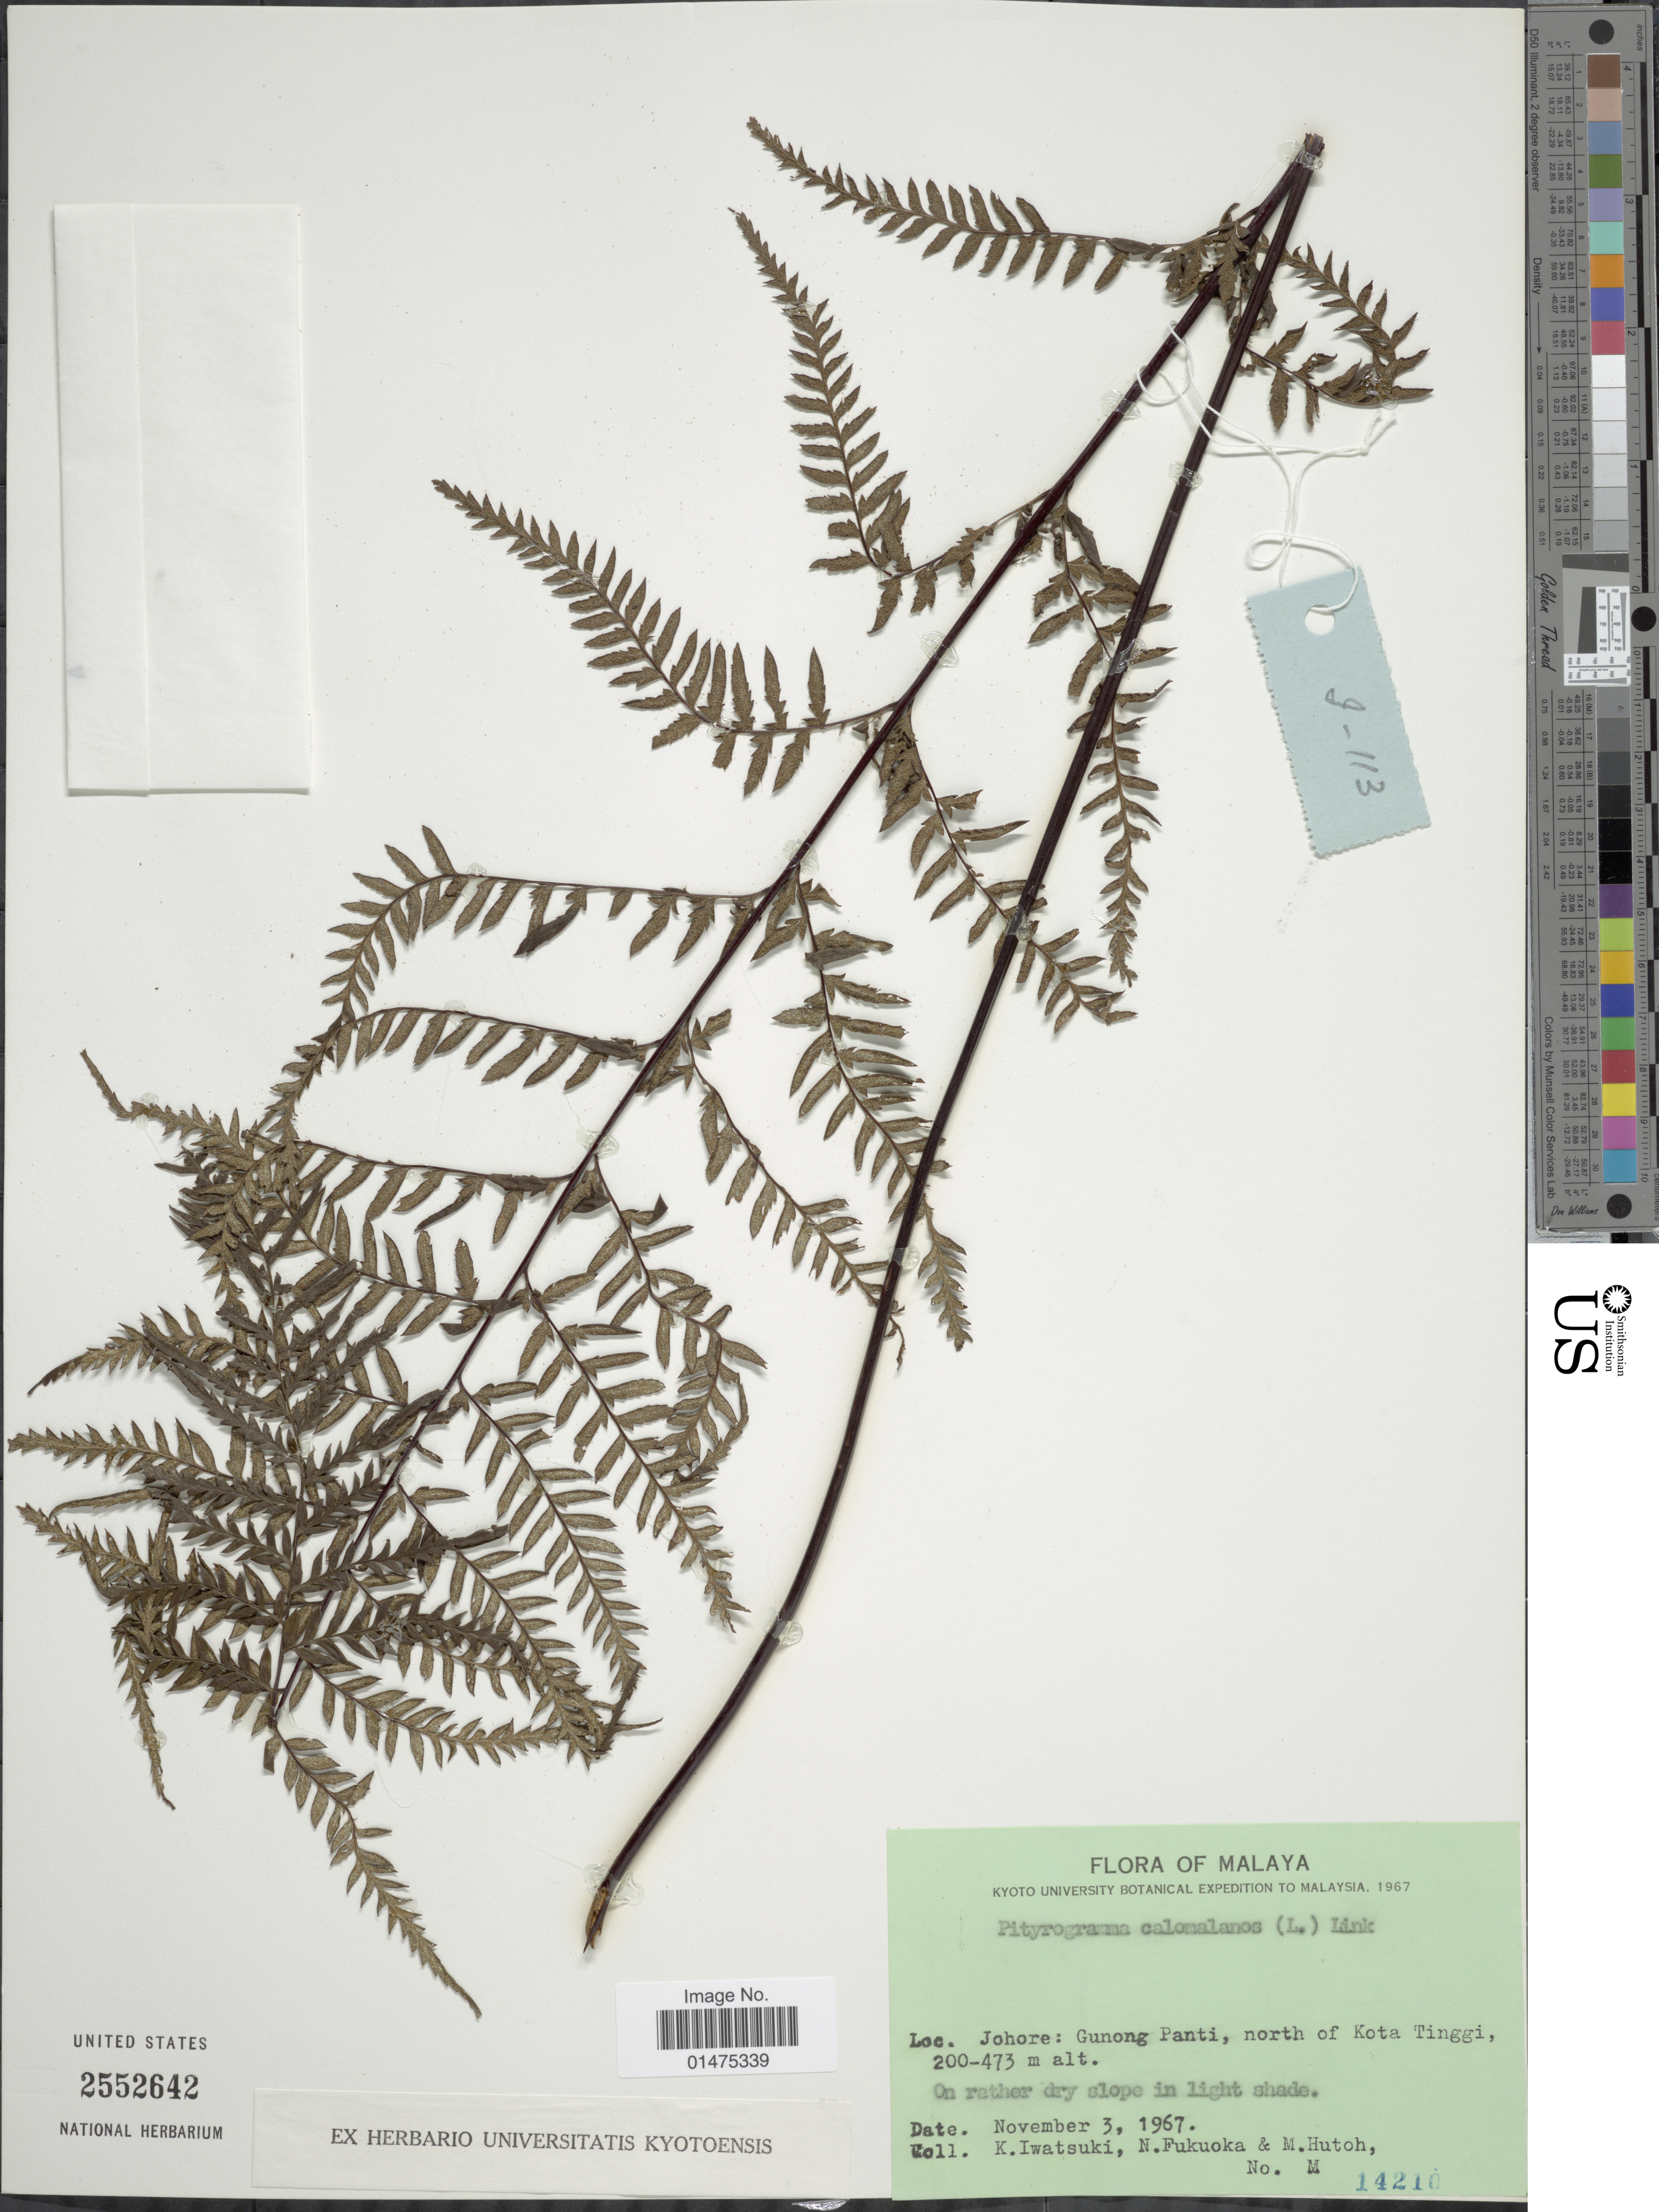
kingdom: Plantae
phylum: Tracheophyta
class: Polypodiopsida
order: Polypodiales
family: Pteridaceae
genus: Pityrogramma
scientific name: Pityrogramma calomelanos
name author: (L.) Link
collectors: K. Iwatsuki, N. Fukuoka & M. Hutoh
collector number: M14210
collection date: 1967-11-03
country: Malaysia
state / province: Johor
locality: Gungong Panti, north of Kota Tinggi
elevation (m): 200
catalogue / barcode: US 2552642